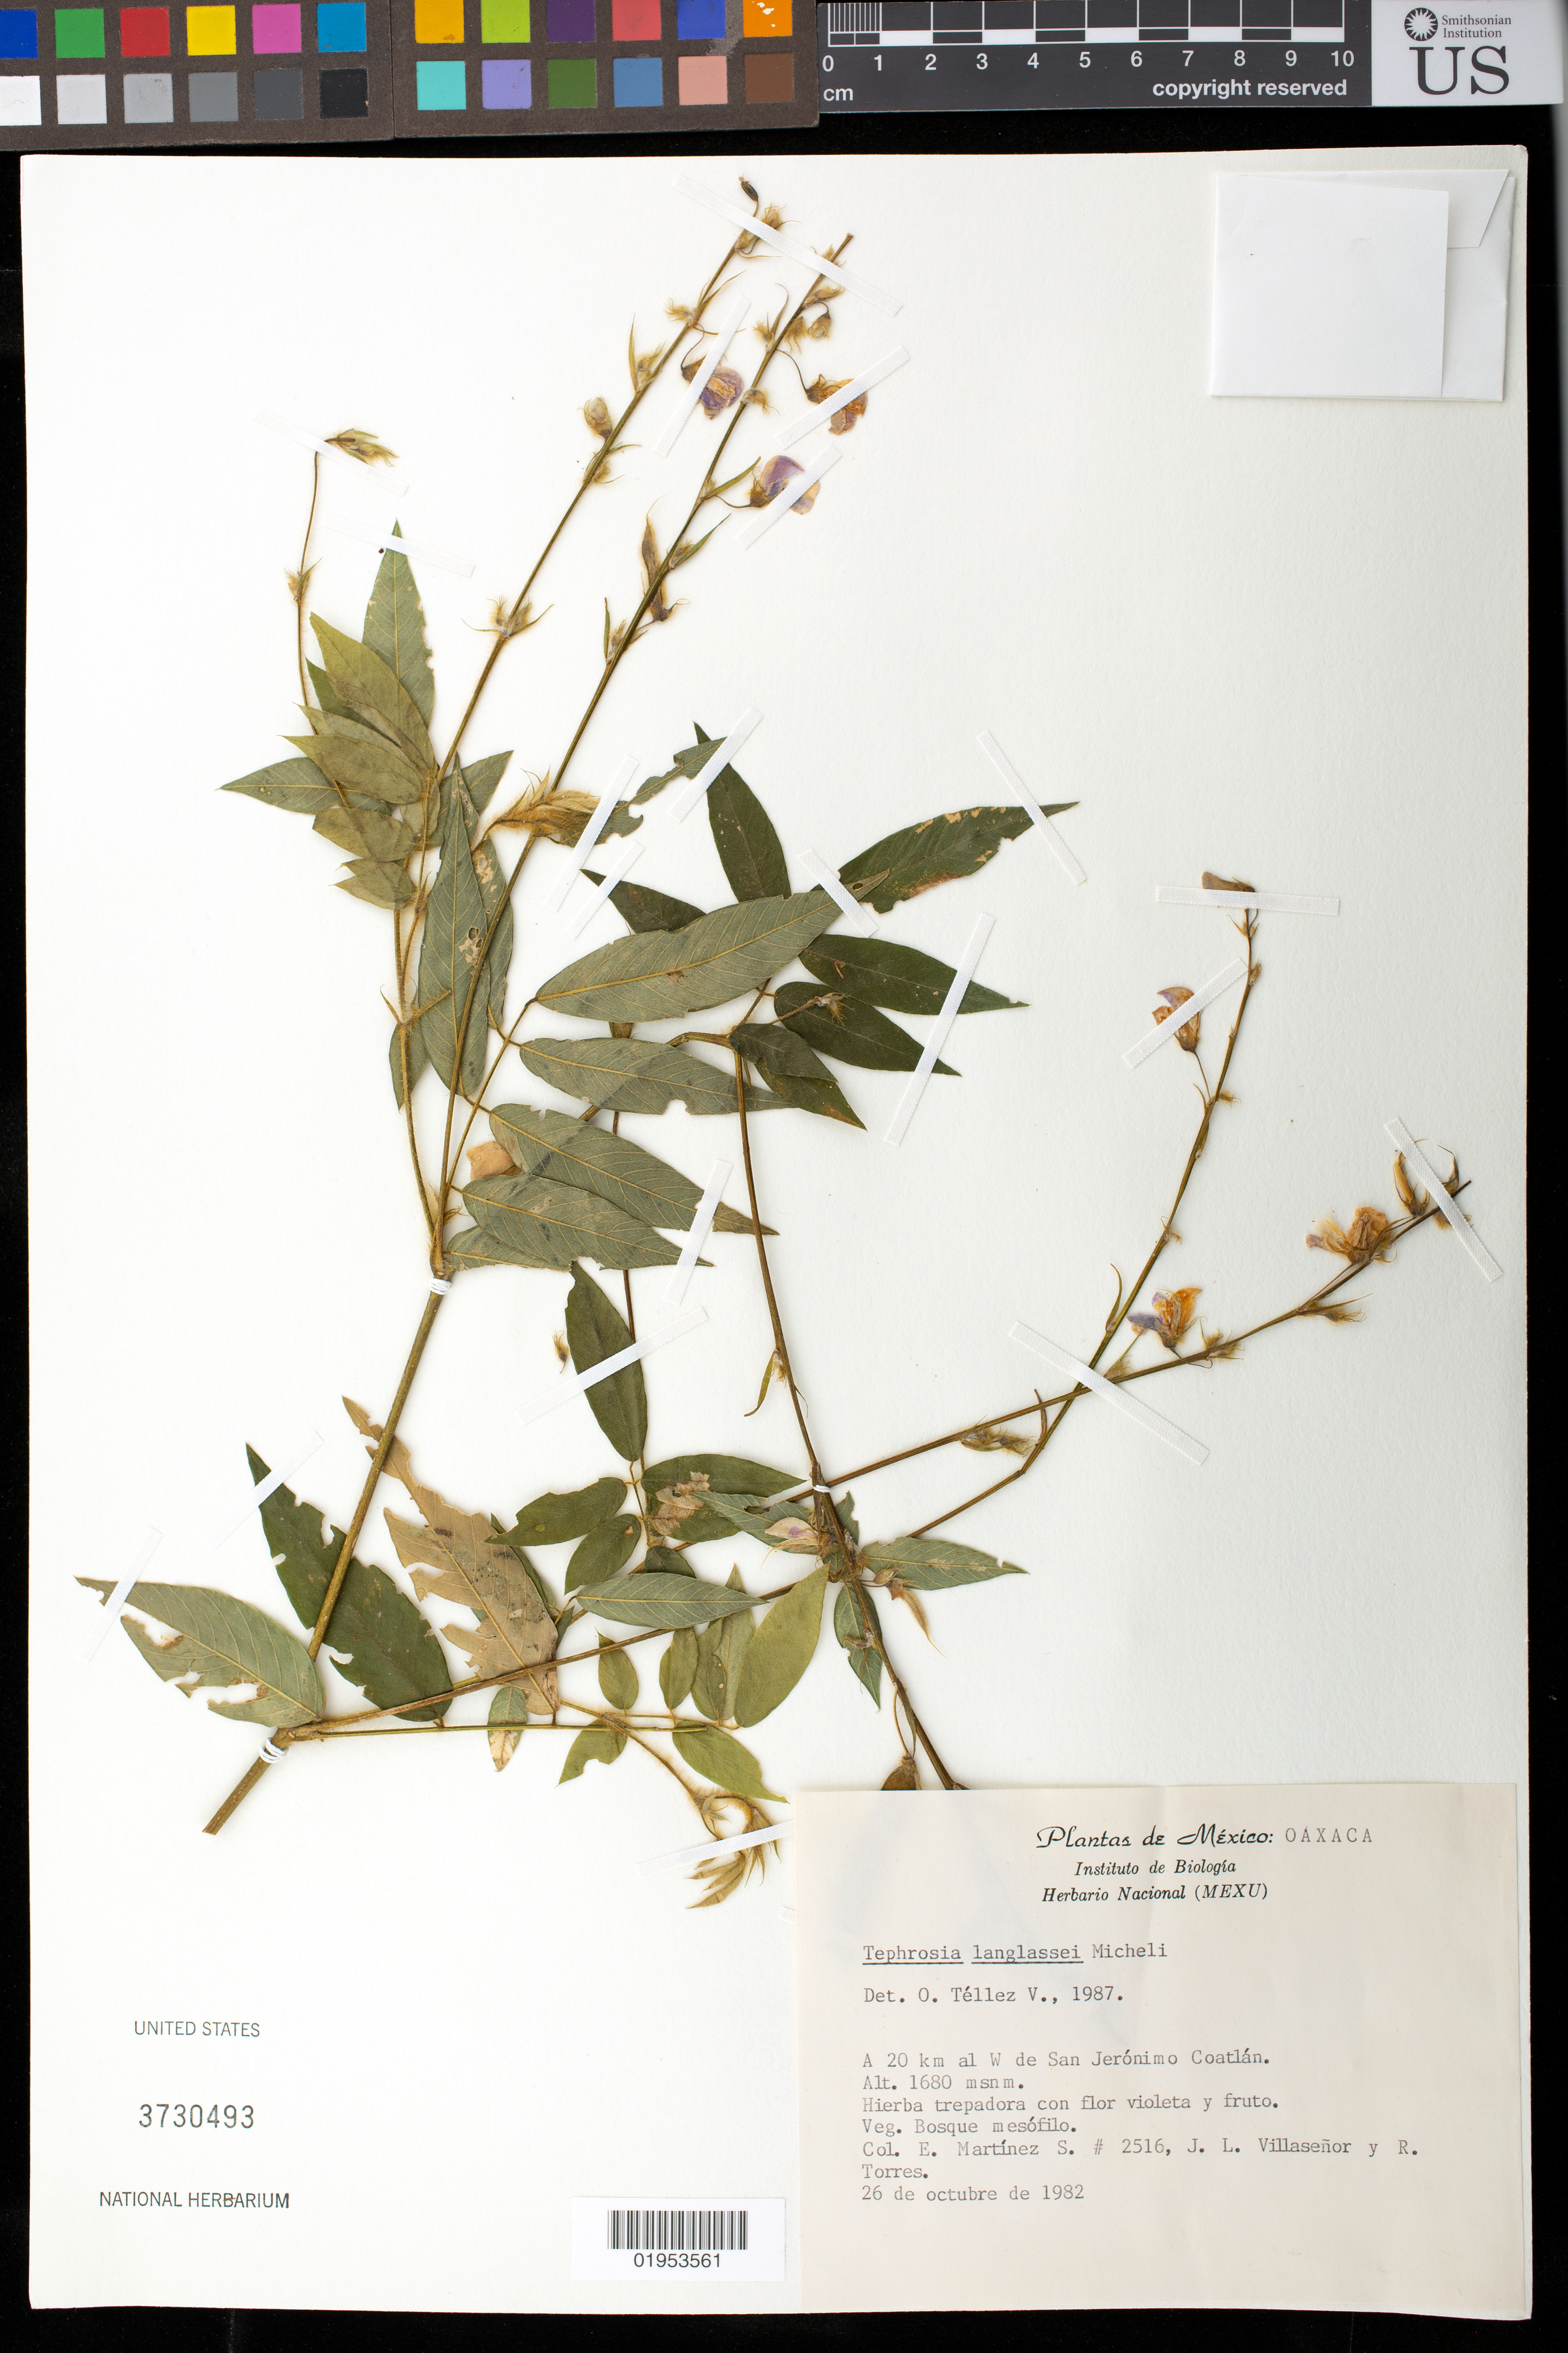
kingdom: Plantae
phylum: Tracheophyta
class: Magnoliopsida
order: Fabales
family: Fabaceae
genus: Tephrosia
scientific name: Tephrosia langlassei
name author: Micheli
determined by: Téllez V., Oswaldo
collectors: E. M. Martínez S., J. Villaseñor R. & R. Torres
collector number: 2516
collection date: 1982-10-26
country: Mexico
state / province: Oaxaca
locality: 20 km al W de San Jerónimo Coatlán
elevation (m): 1680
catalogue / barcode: US 3730493